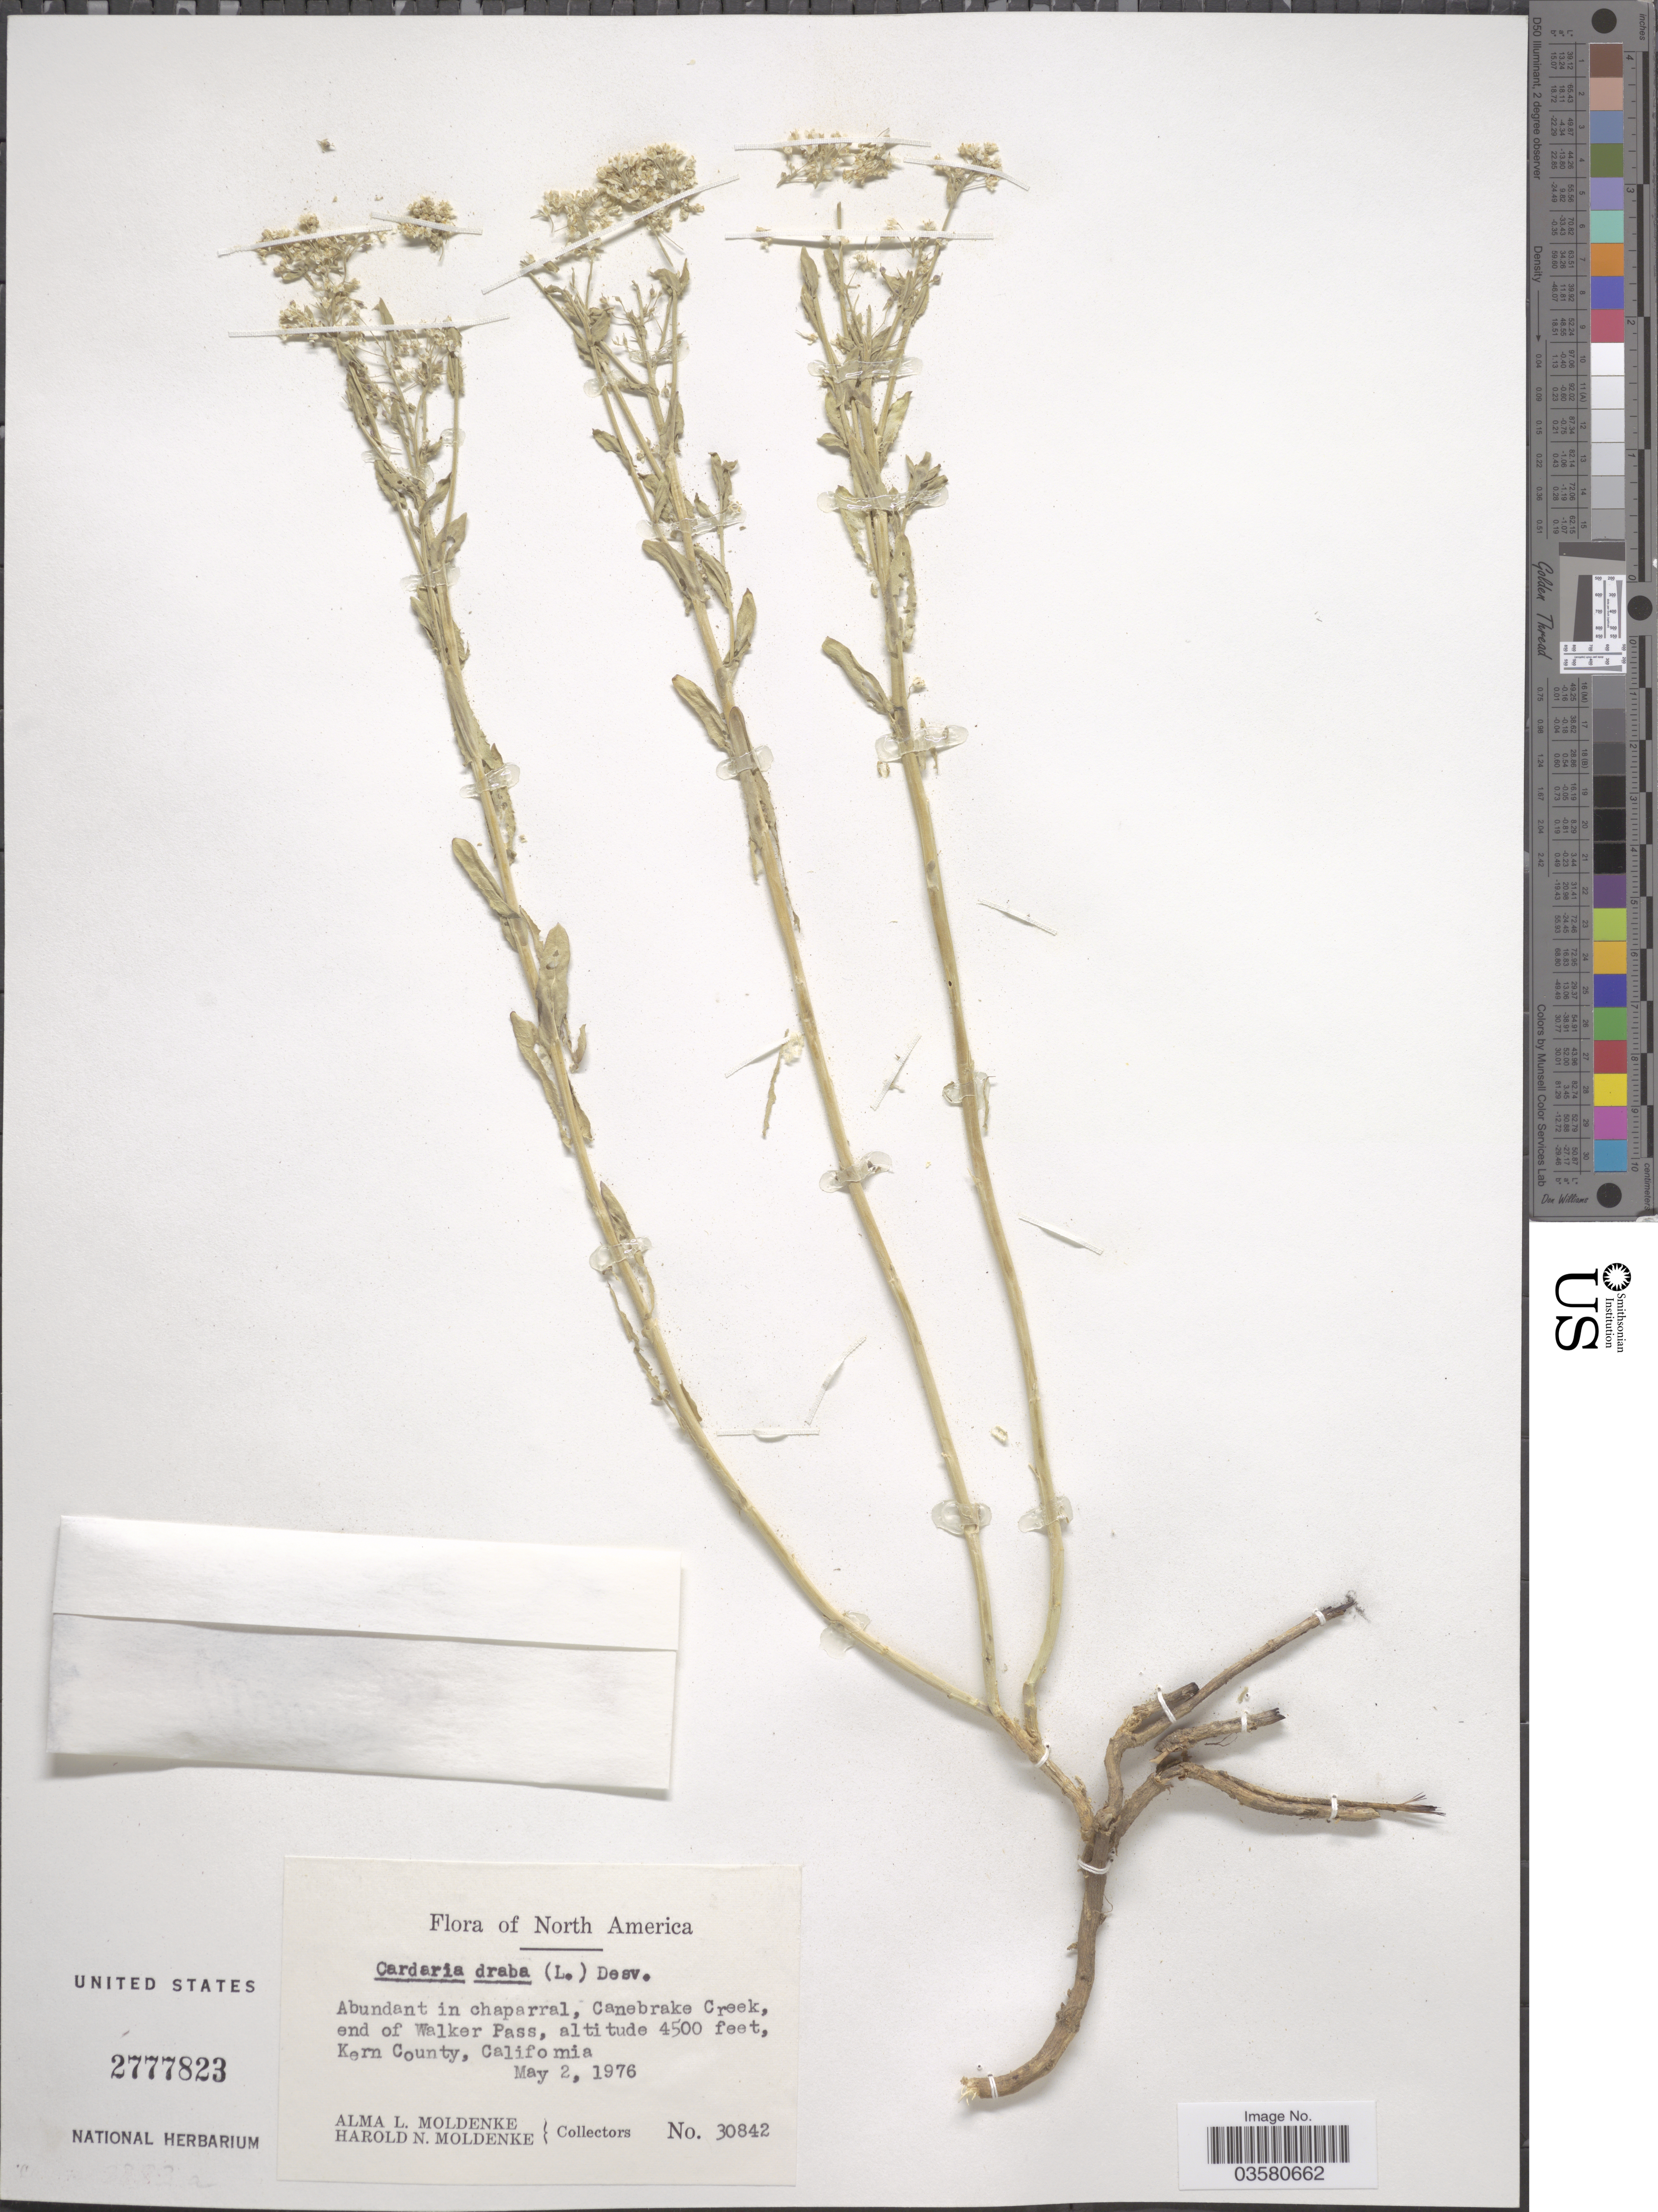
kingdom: Plantae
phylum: Tracheophyta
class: Magnoliopsida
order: Brassicales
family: Brassicaceae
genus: Lepidium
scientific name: Lepidium appelianum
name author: Al-Shehbaz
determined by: Strong, Mark T., (BOT), Smithsonian Institution - National Museum of Natural History (UNITED STATES)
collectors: A. L. Moldenke & H. N. Moldenke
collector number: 30842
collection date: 1976-05-02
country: United States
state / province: California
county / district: Kern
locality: Canebrake Creek, end of Walker Pass, Kern County.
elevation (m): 1372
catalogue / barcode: US 2777823